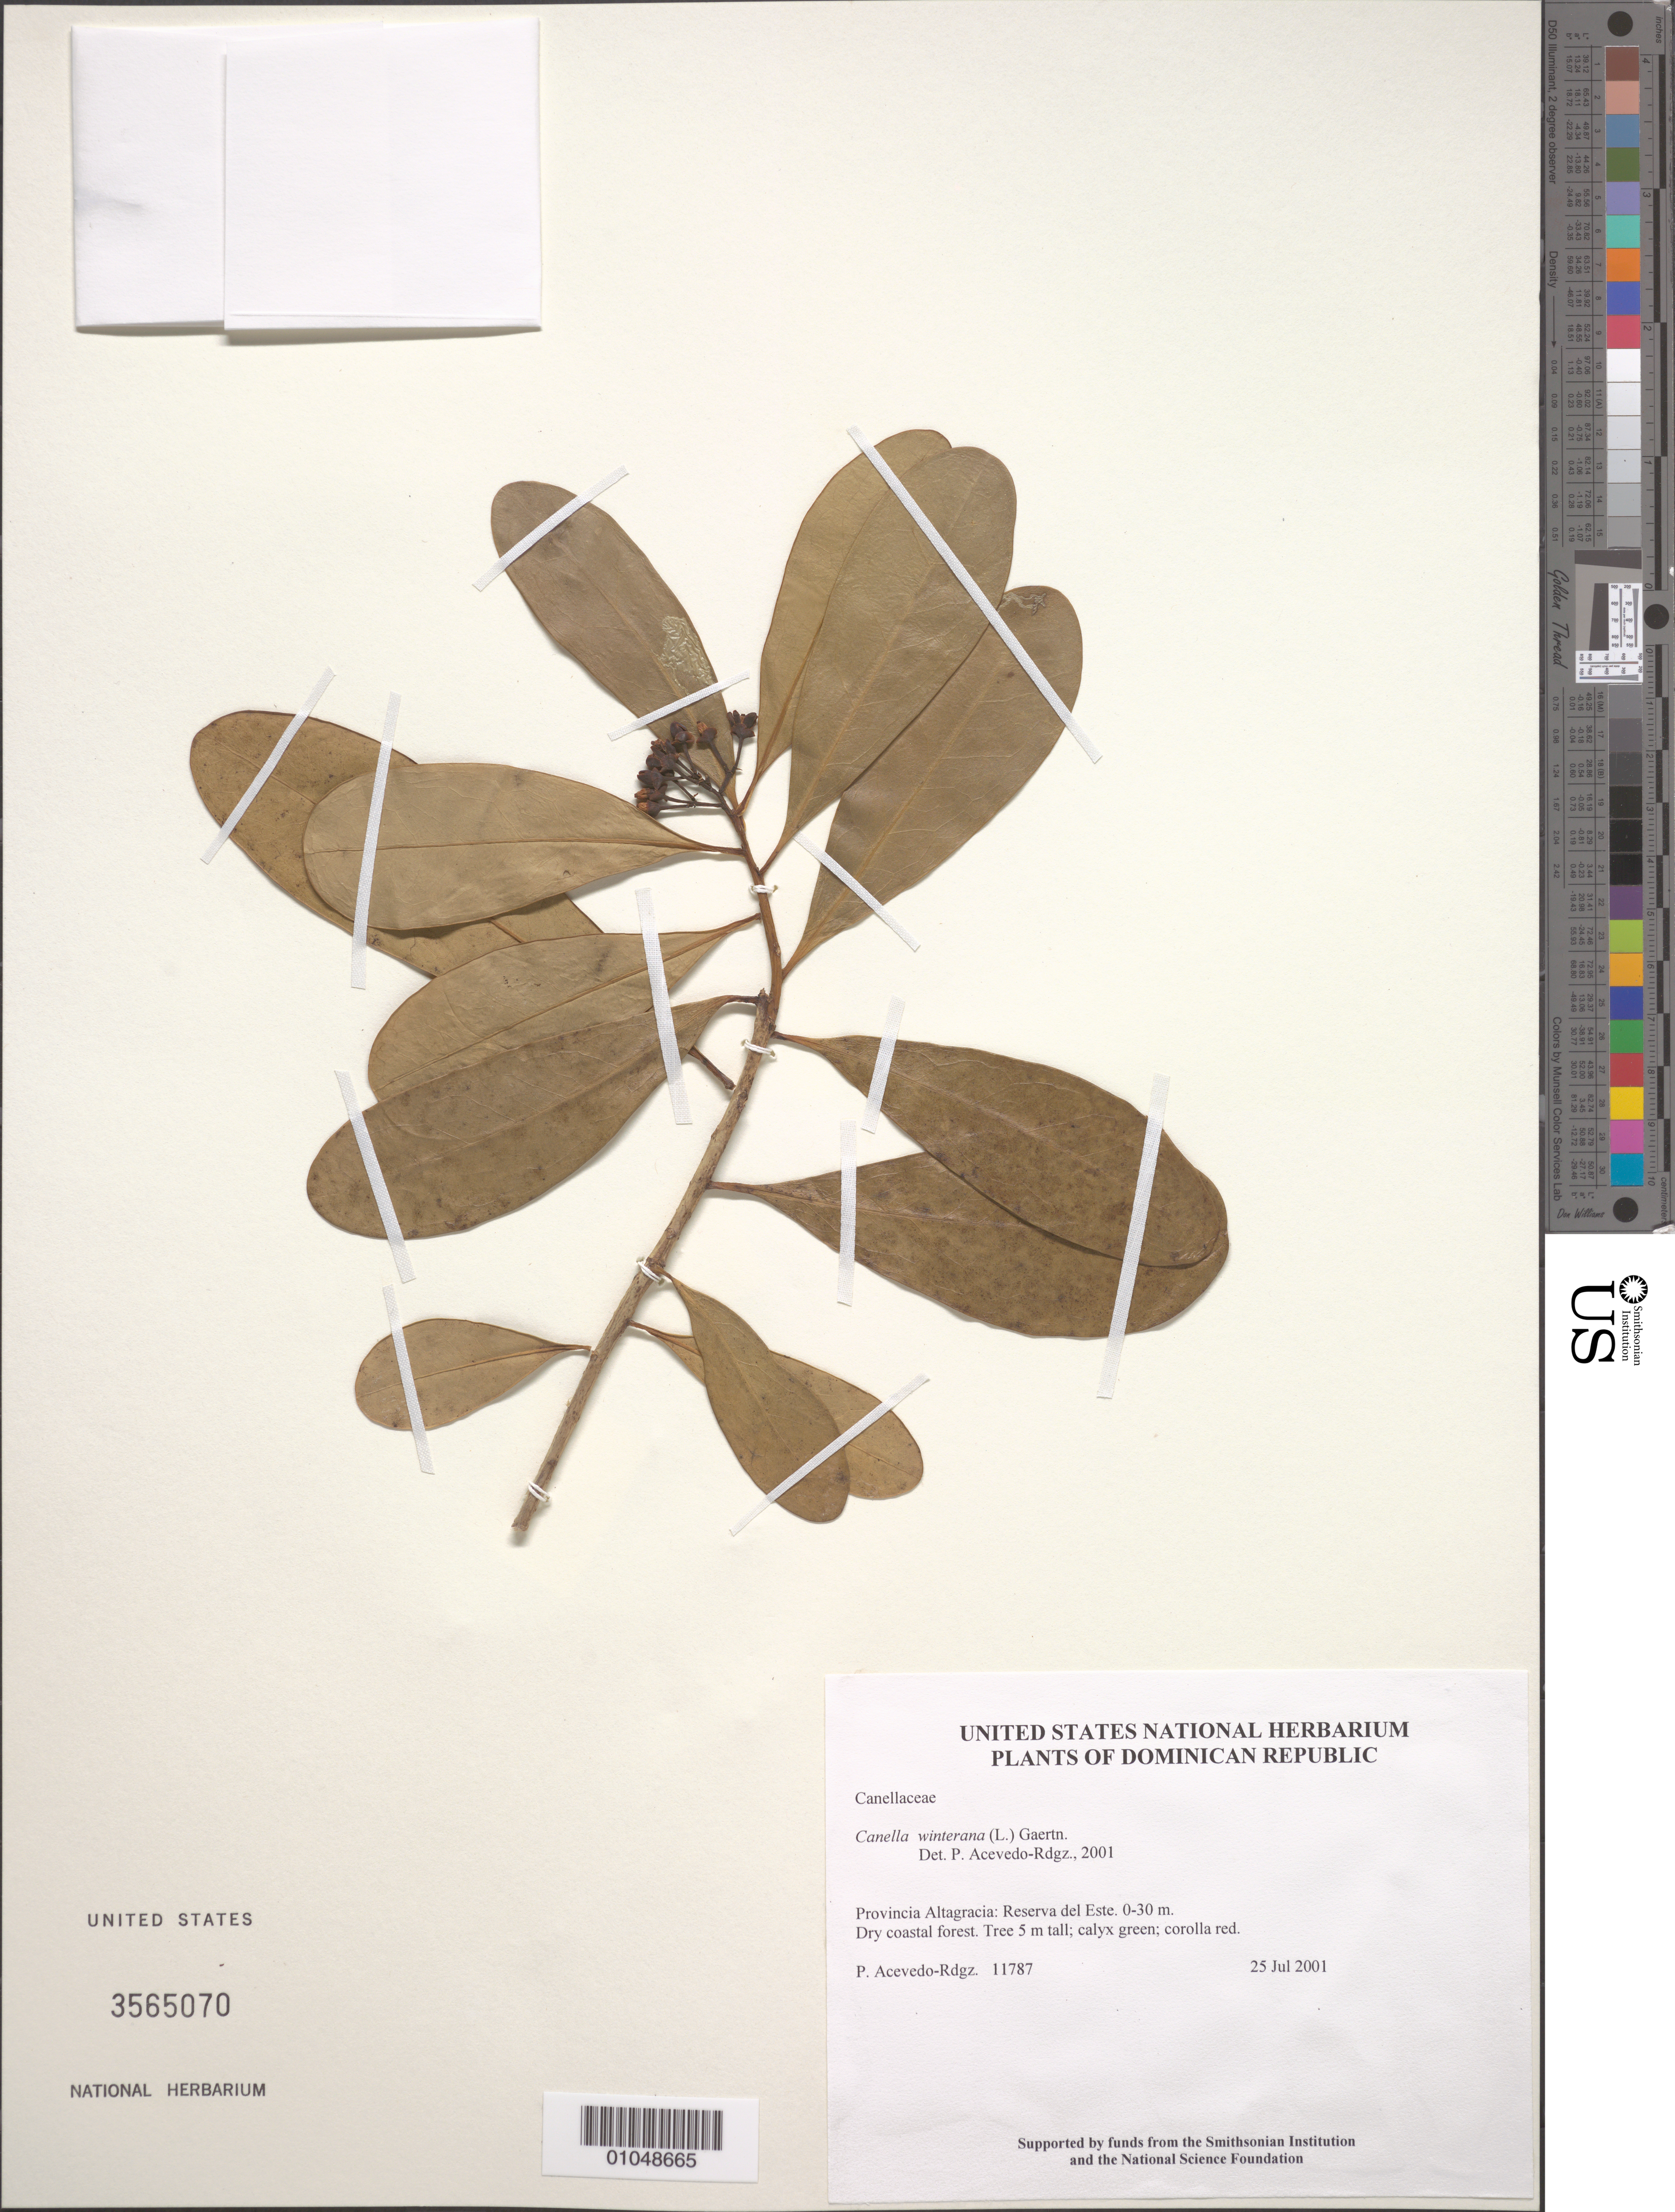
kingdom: Plantae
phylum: Tracheophyta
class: Magnoliopsida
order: Canellales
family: Canellaceae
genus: Canella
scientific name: Canella winterana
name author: (L.) Gaertn.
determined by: Acevedo-Rodríguez, P., (BOT), Smithsonian Institution - National Museum of Natural History (UNITED STATES)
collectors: P. Acevedo-Rodr.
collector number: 11787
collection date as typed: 25 Jul 2001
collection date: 2001-07-25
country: Dominican Republic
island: Hispaniola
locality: Provincia Altagracia: Reserva del Este.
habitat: Dry coastal forest.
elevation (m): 0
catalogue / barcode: US 3565070